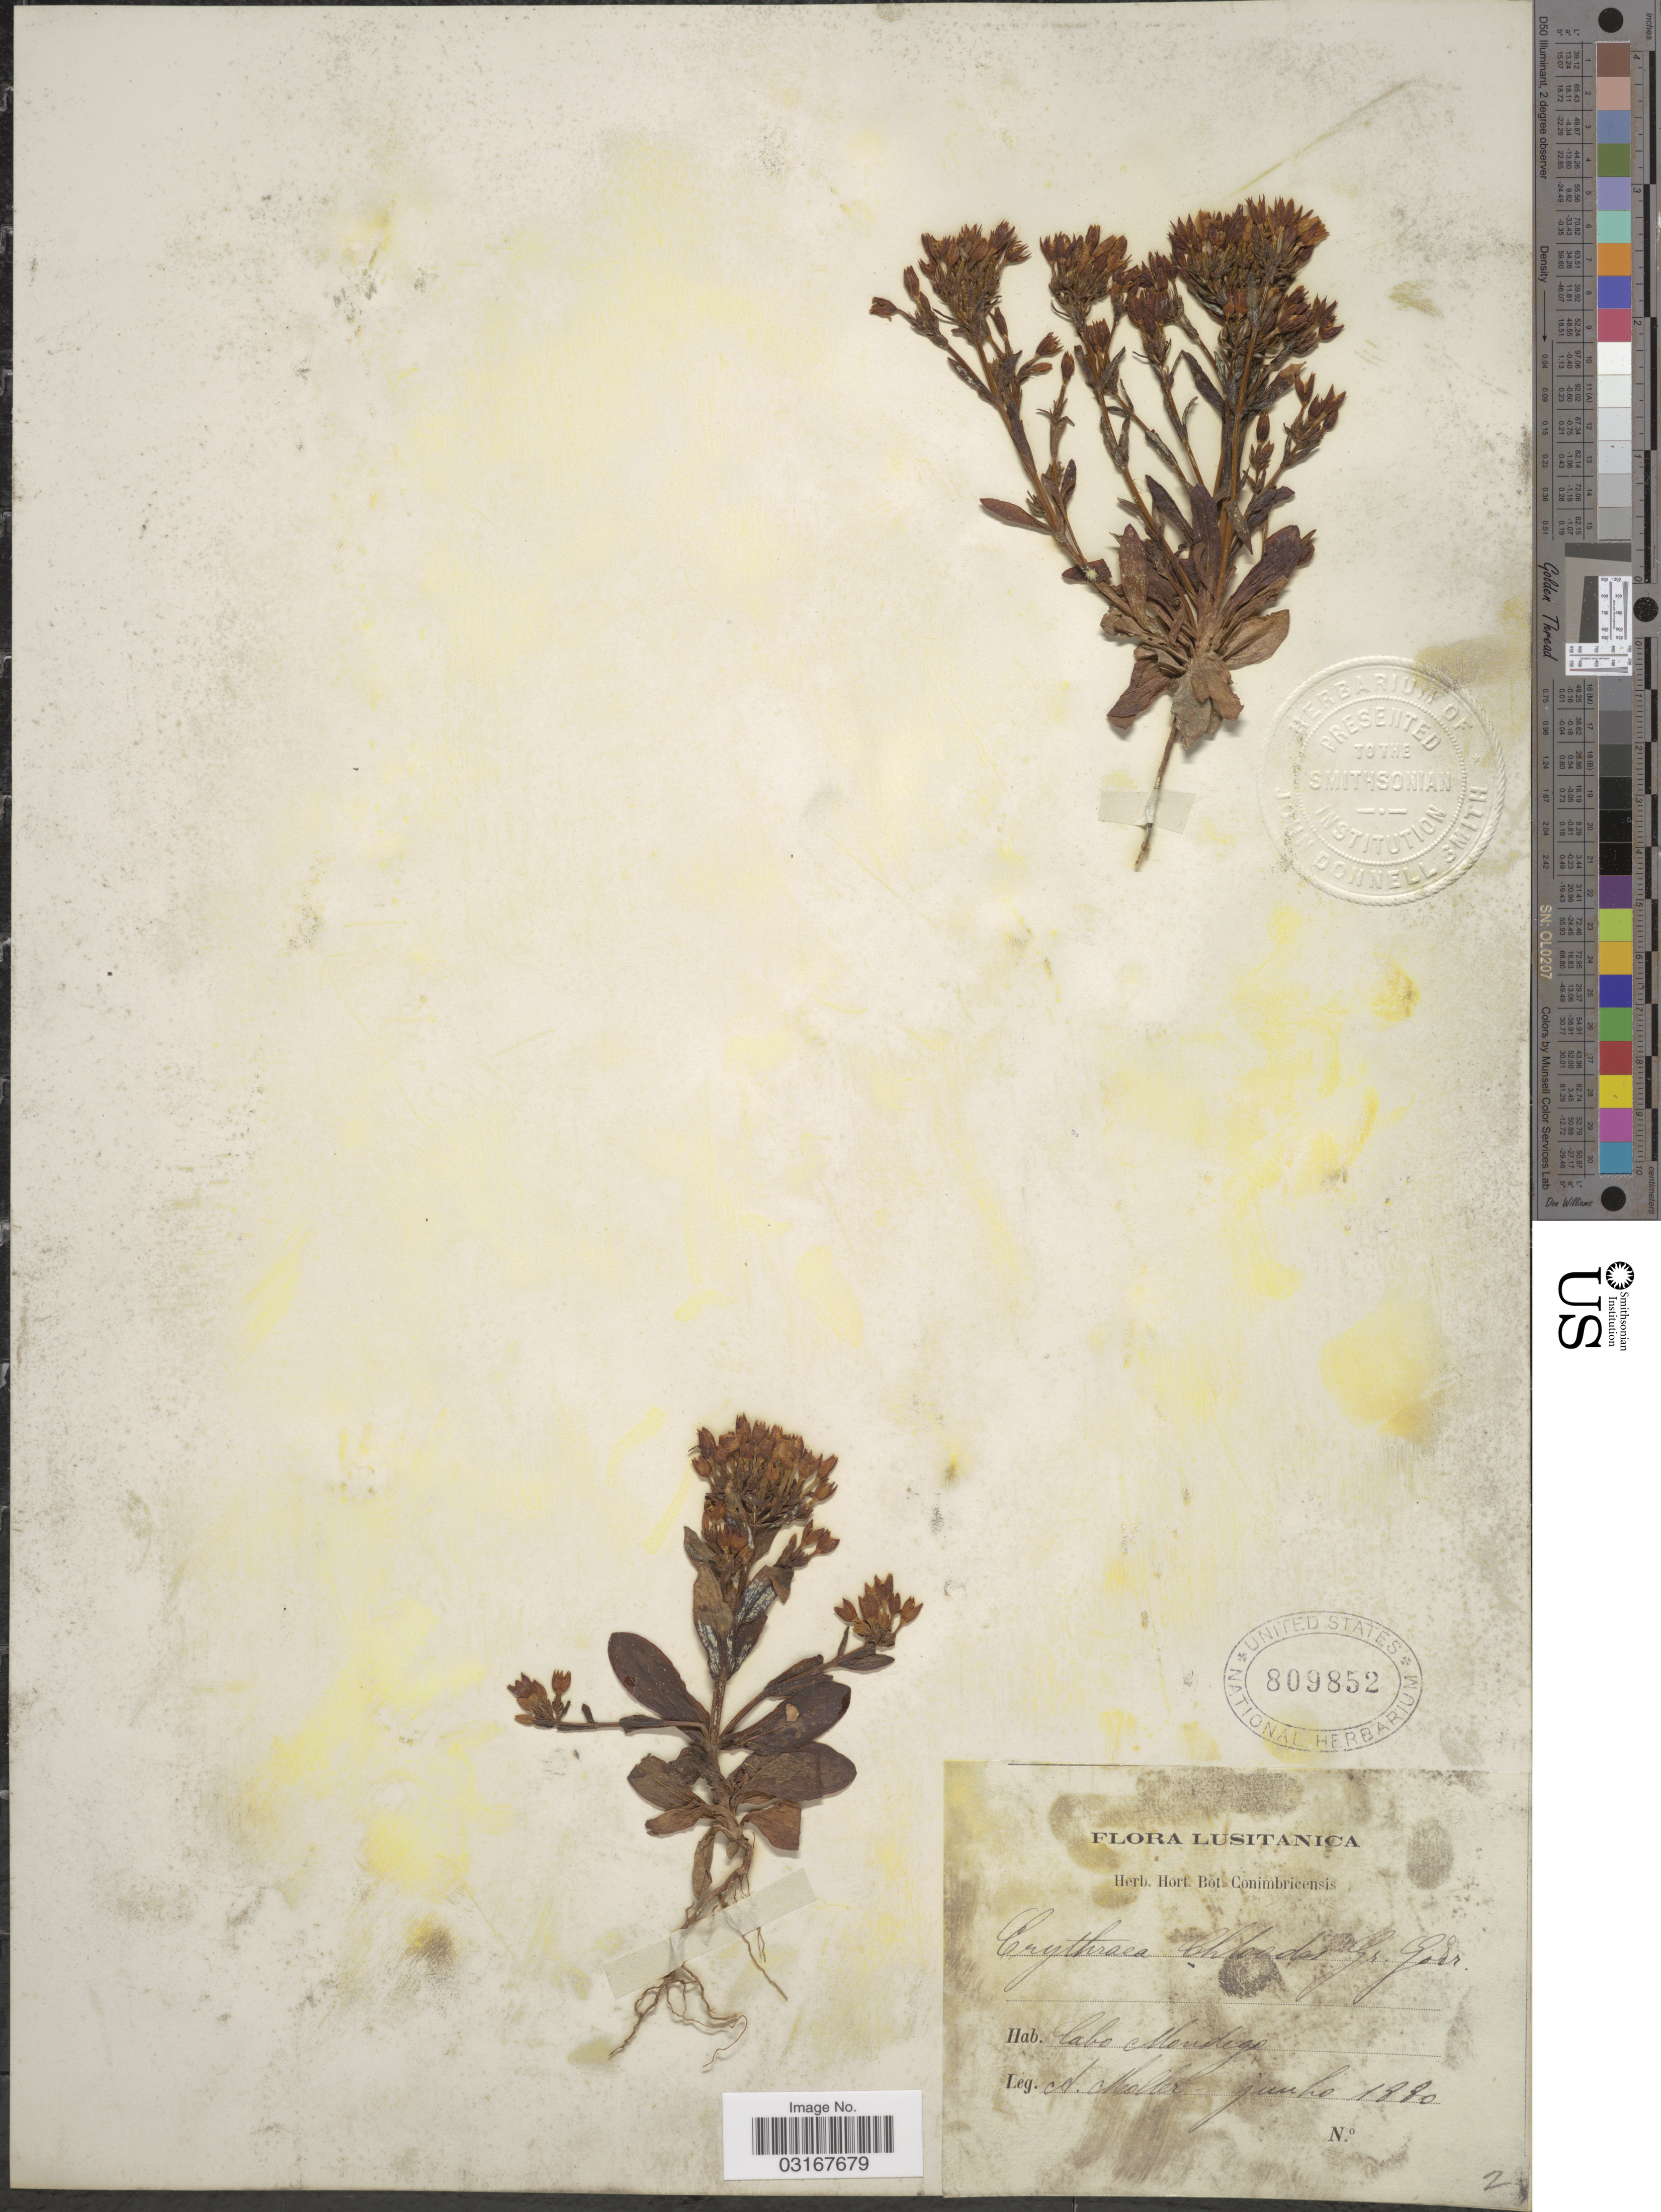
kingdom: Plantae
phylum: Tracheophyta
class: Magnoliopsida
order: Gentianales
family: Gentianaceae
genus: Centaurium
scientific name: Centaurium chloodes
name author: Samp.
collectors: A. Moller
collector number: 2?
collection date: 1880-07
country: Portugal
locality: Lusitanica, Cabo Mondego.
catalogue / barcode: US 809852